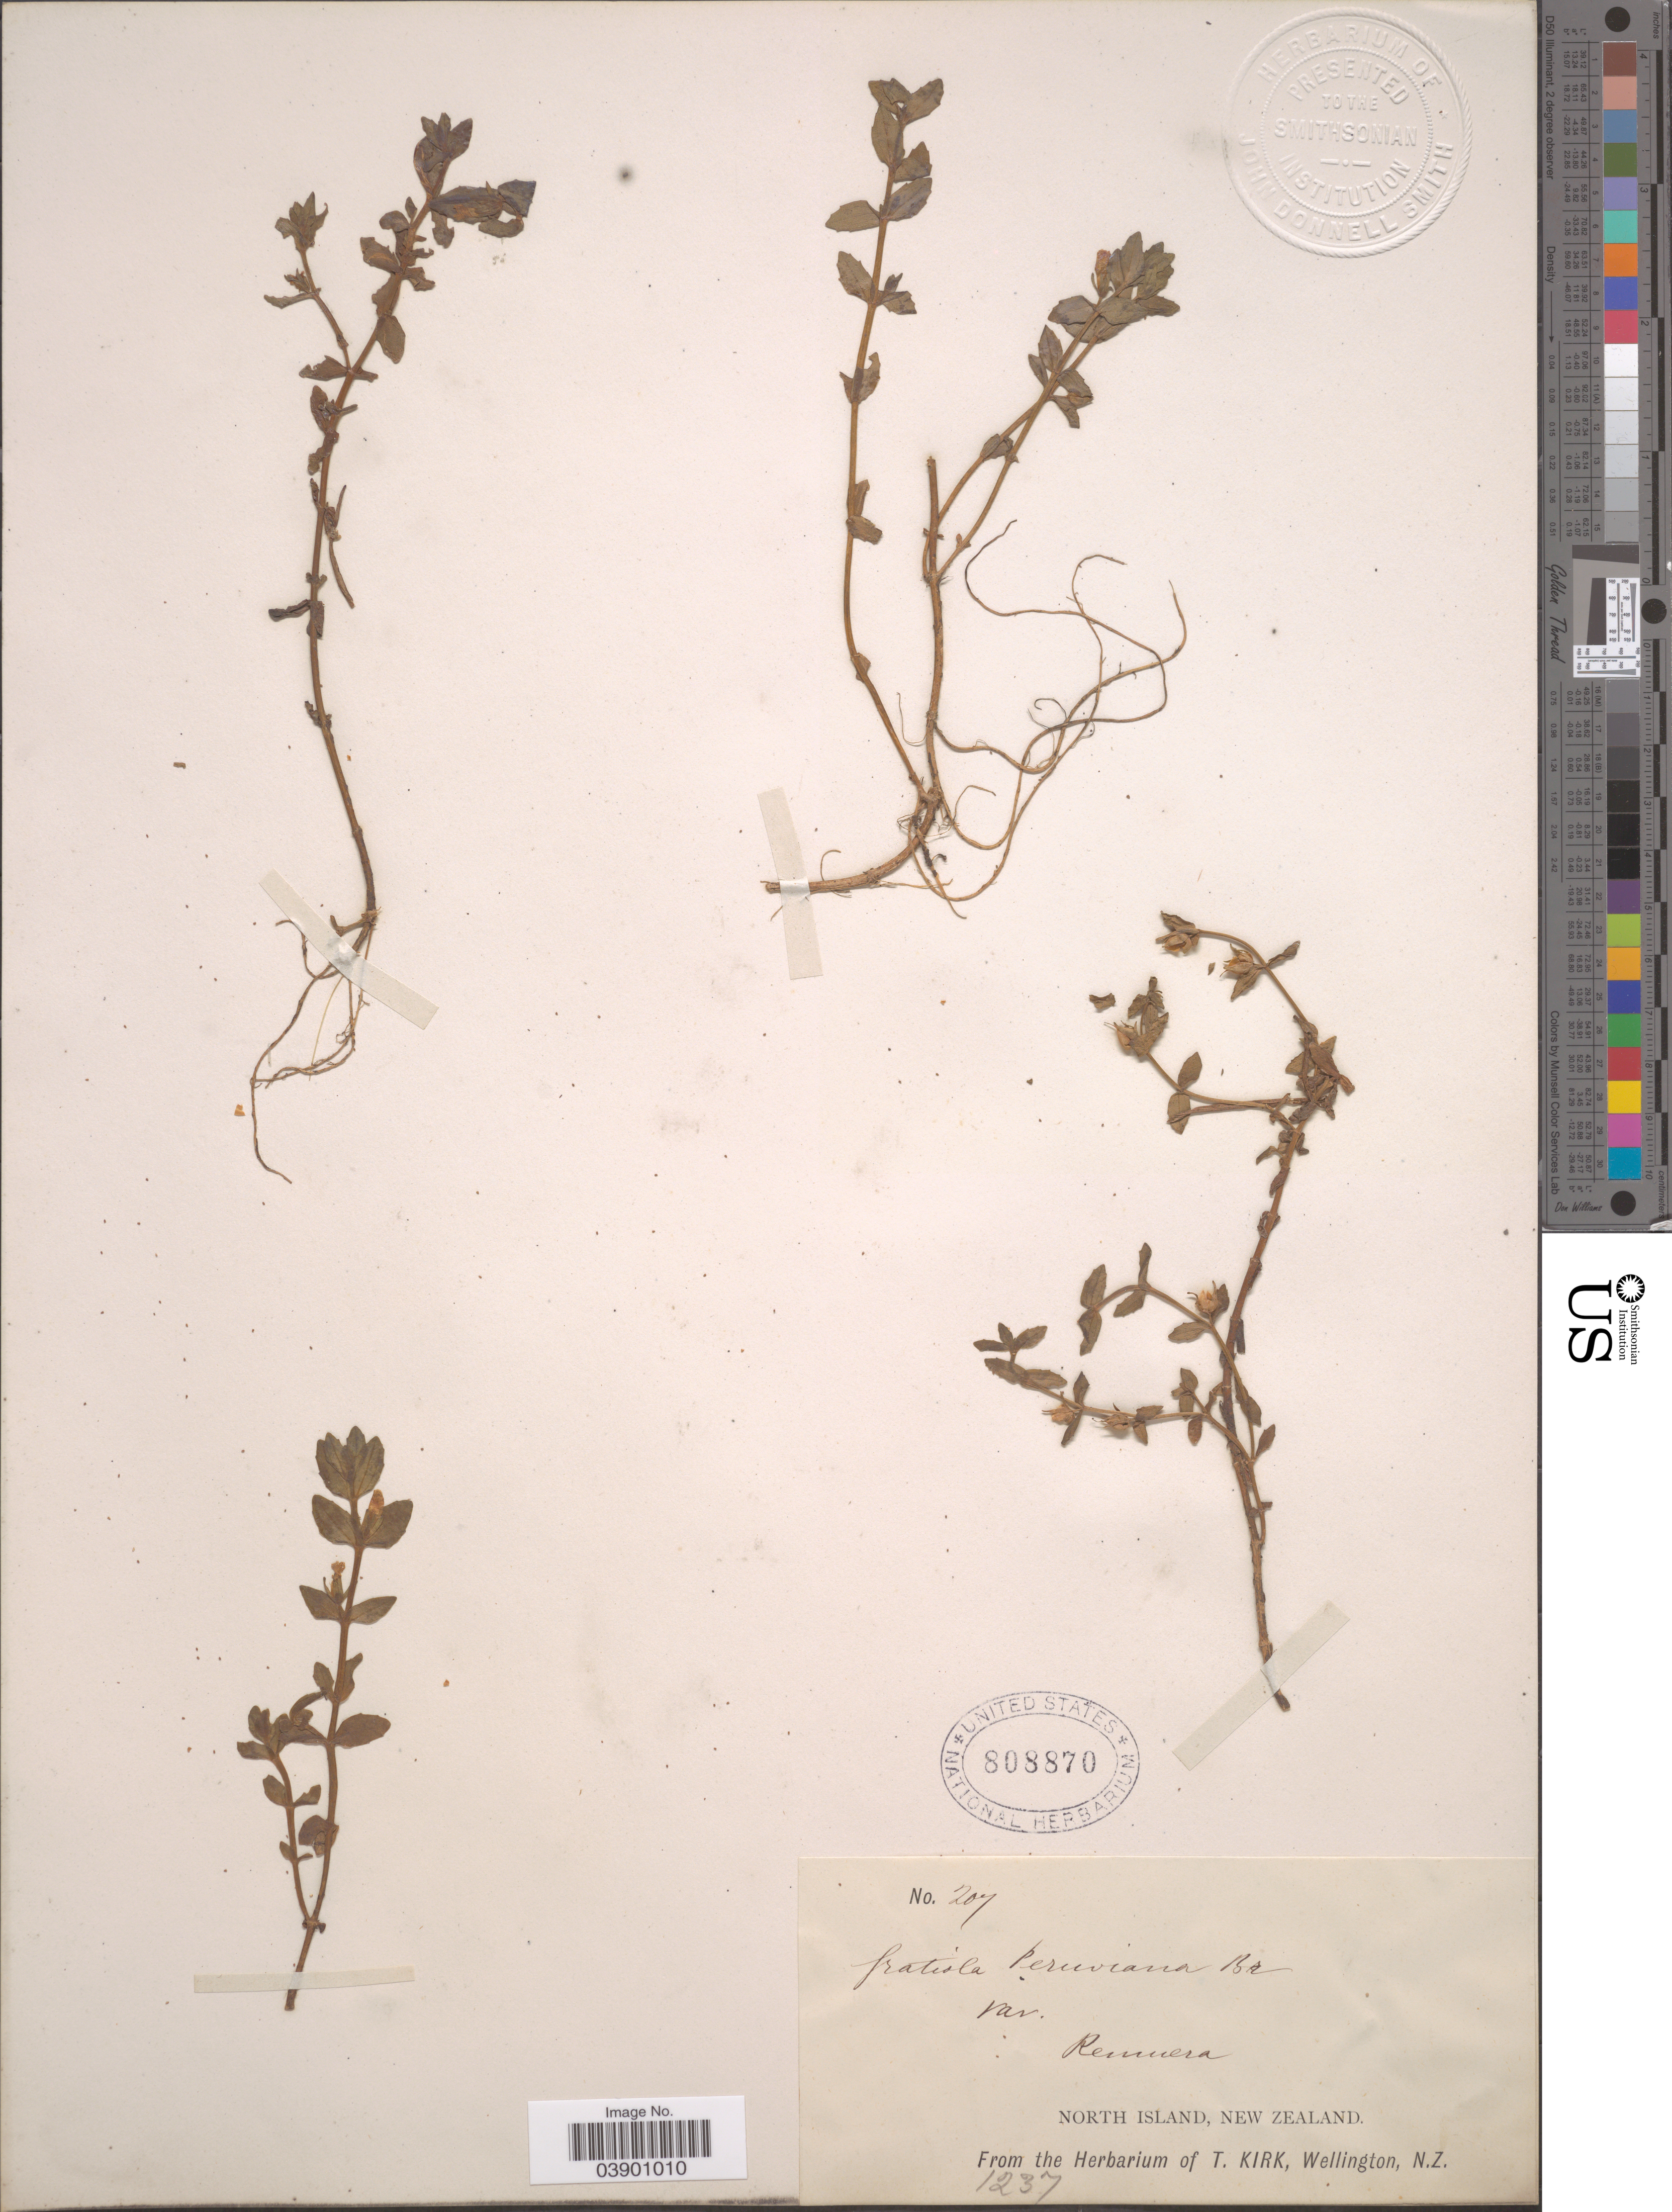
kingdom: Plantae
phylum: Tracheophyta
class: Magnoliopsida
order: Lamiales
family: Plantaginaceae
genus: Gratiola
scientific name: Gratiola peruviana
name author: L.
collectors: ex Herb. T. Kirk, Wellington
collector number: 207?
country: New Zealand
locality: Remuera. North Island.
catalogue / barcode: US 808870